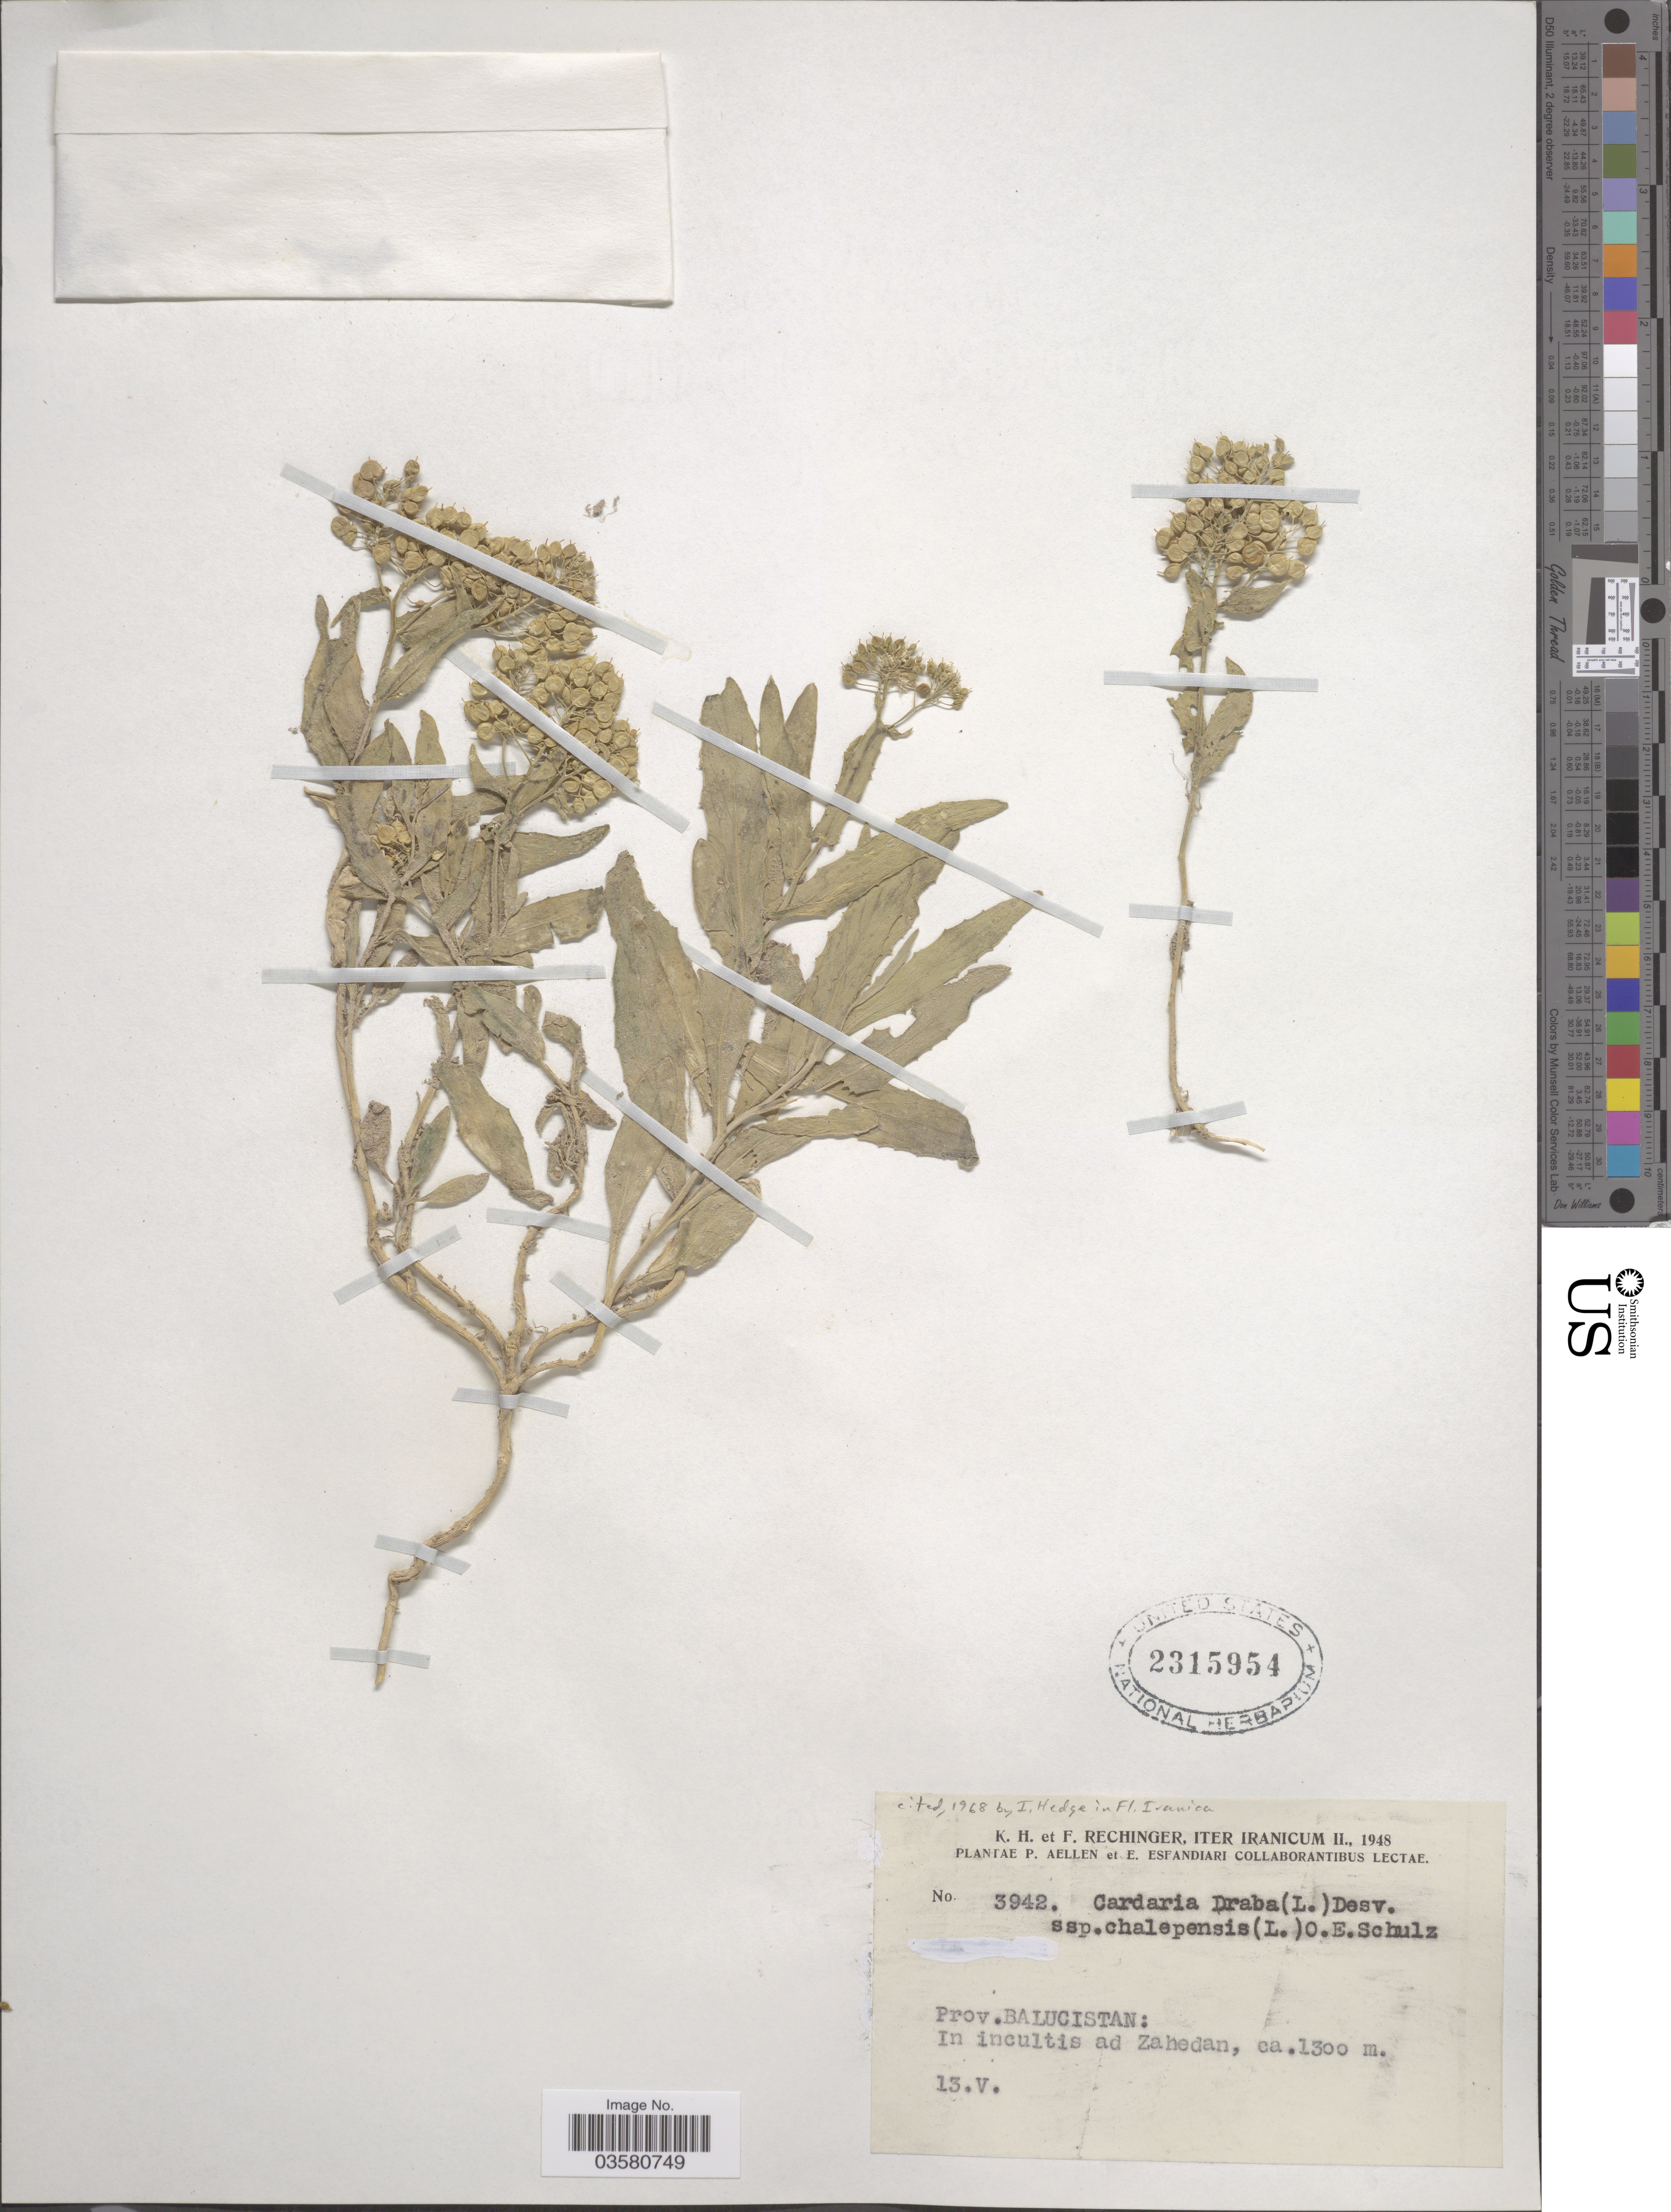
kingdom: Plantae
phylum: Tracheophyta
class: Magnoliopsida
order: Brassicales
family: Brassicaceae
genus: Lepidium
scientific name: Lepidium chalepense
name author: L.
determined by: Strong, M. T., (US), Smithsonian Institution - National Museum of Natural History (UNITED STATES)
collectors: K. H. Rechinger, F. Rechinger, P. Aellen & E. Esfandiari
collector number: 3942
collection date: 1948-05-13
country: Iran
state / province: Sistan and Baluchistan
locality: Prov. Balucistan: In incultis ad Zahedan.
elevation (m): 1300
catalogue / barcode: US 2315954